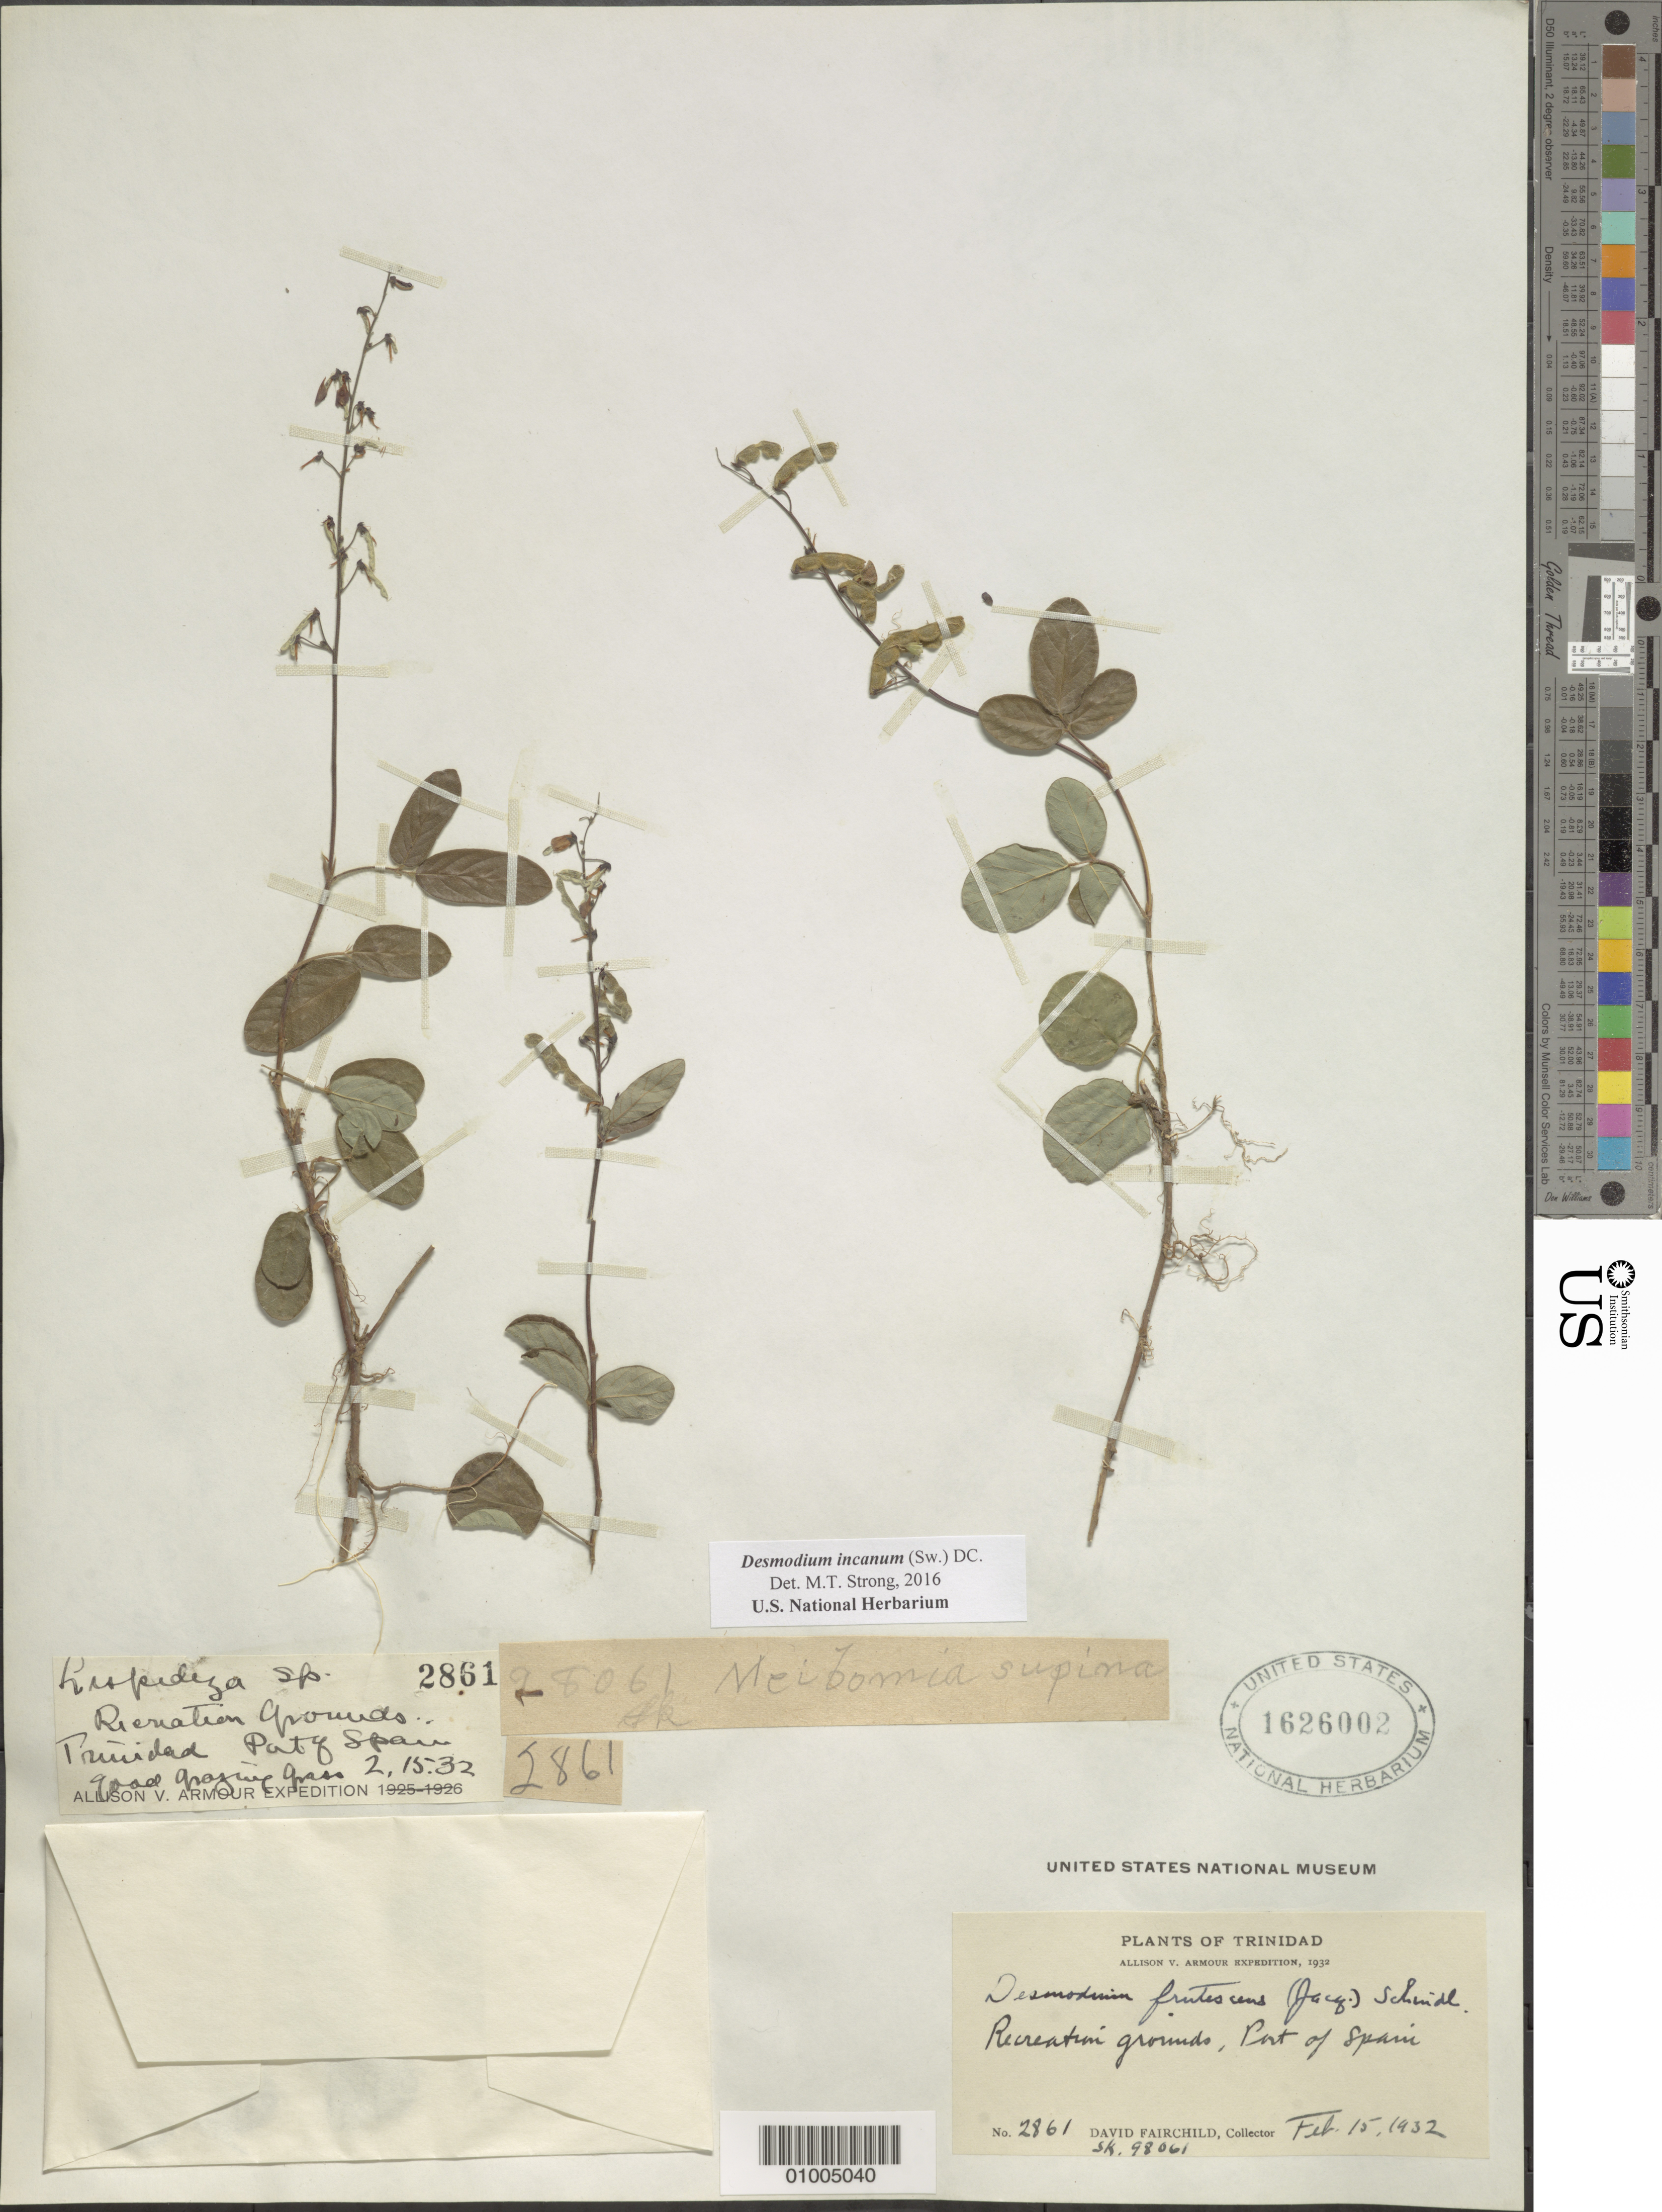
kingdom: Plantae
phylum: Tracheophyta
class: Magnoliopsida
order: Fabales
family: Fabaceae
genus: Desmodium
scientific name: Desmodium incanum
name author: (Sw.) DC.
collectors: D. Fairchild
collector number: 2861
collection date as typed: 15 Feb 1932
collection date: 1932-02-15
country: Trinidad and Tobago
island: Trinidad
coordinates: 0 N, 0 E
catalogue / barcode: US 1626002